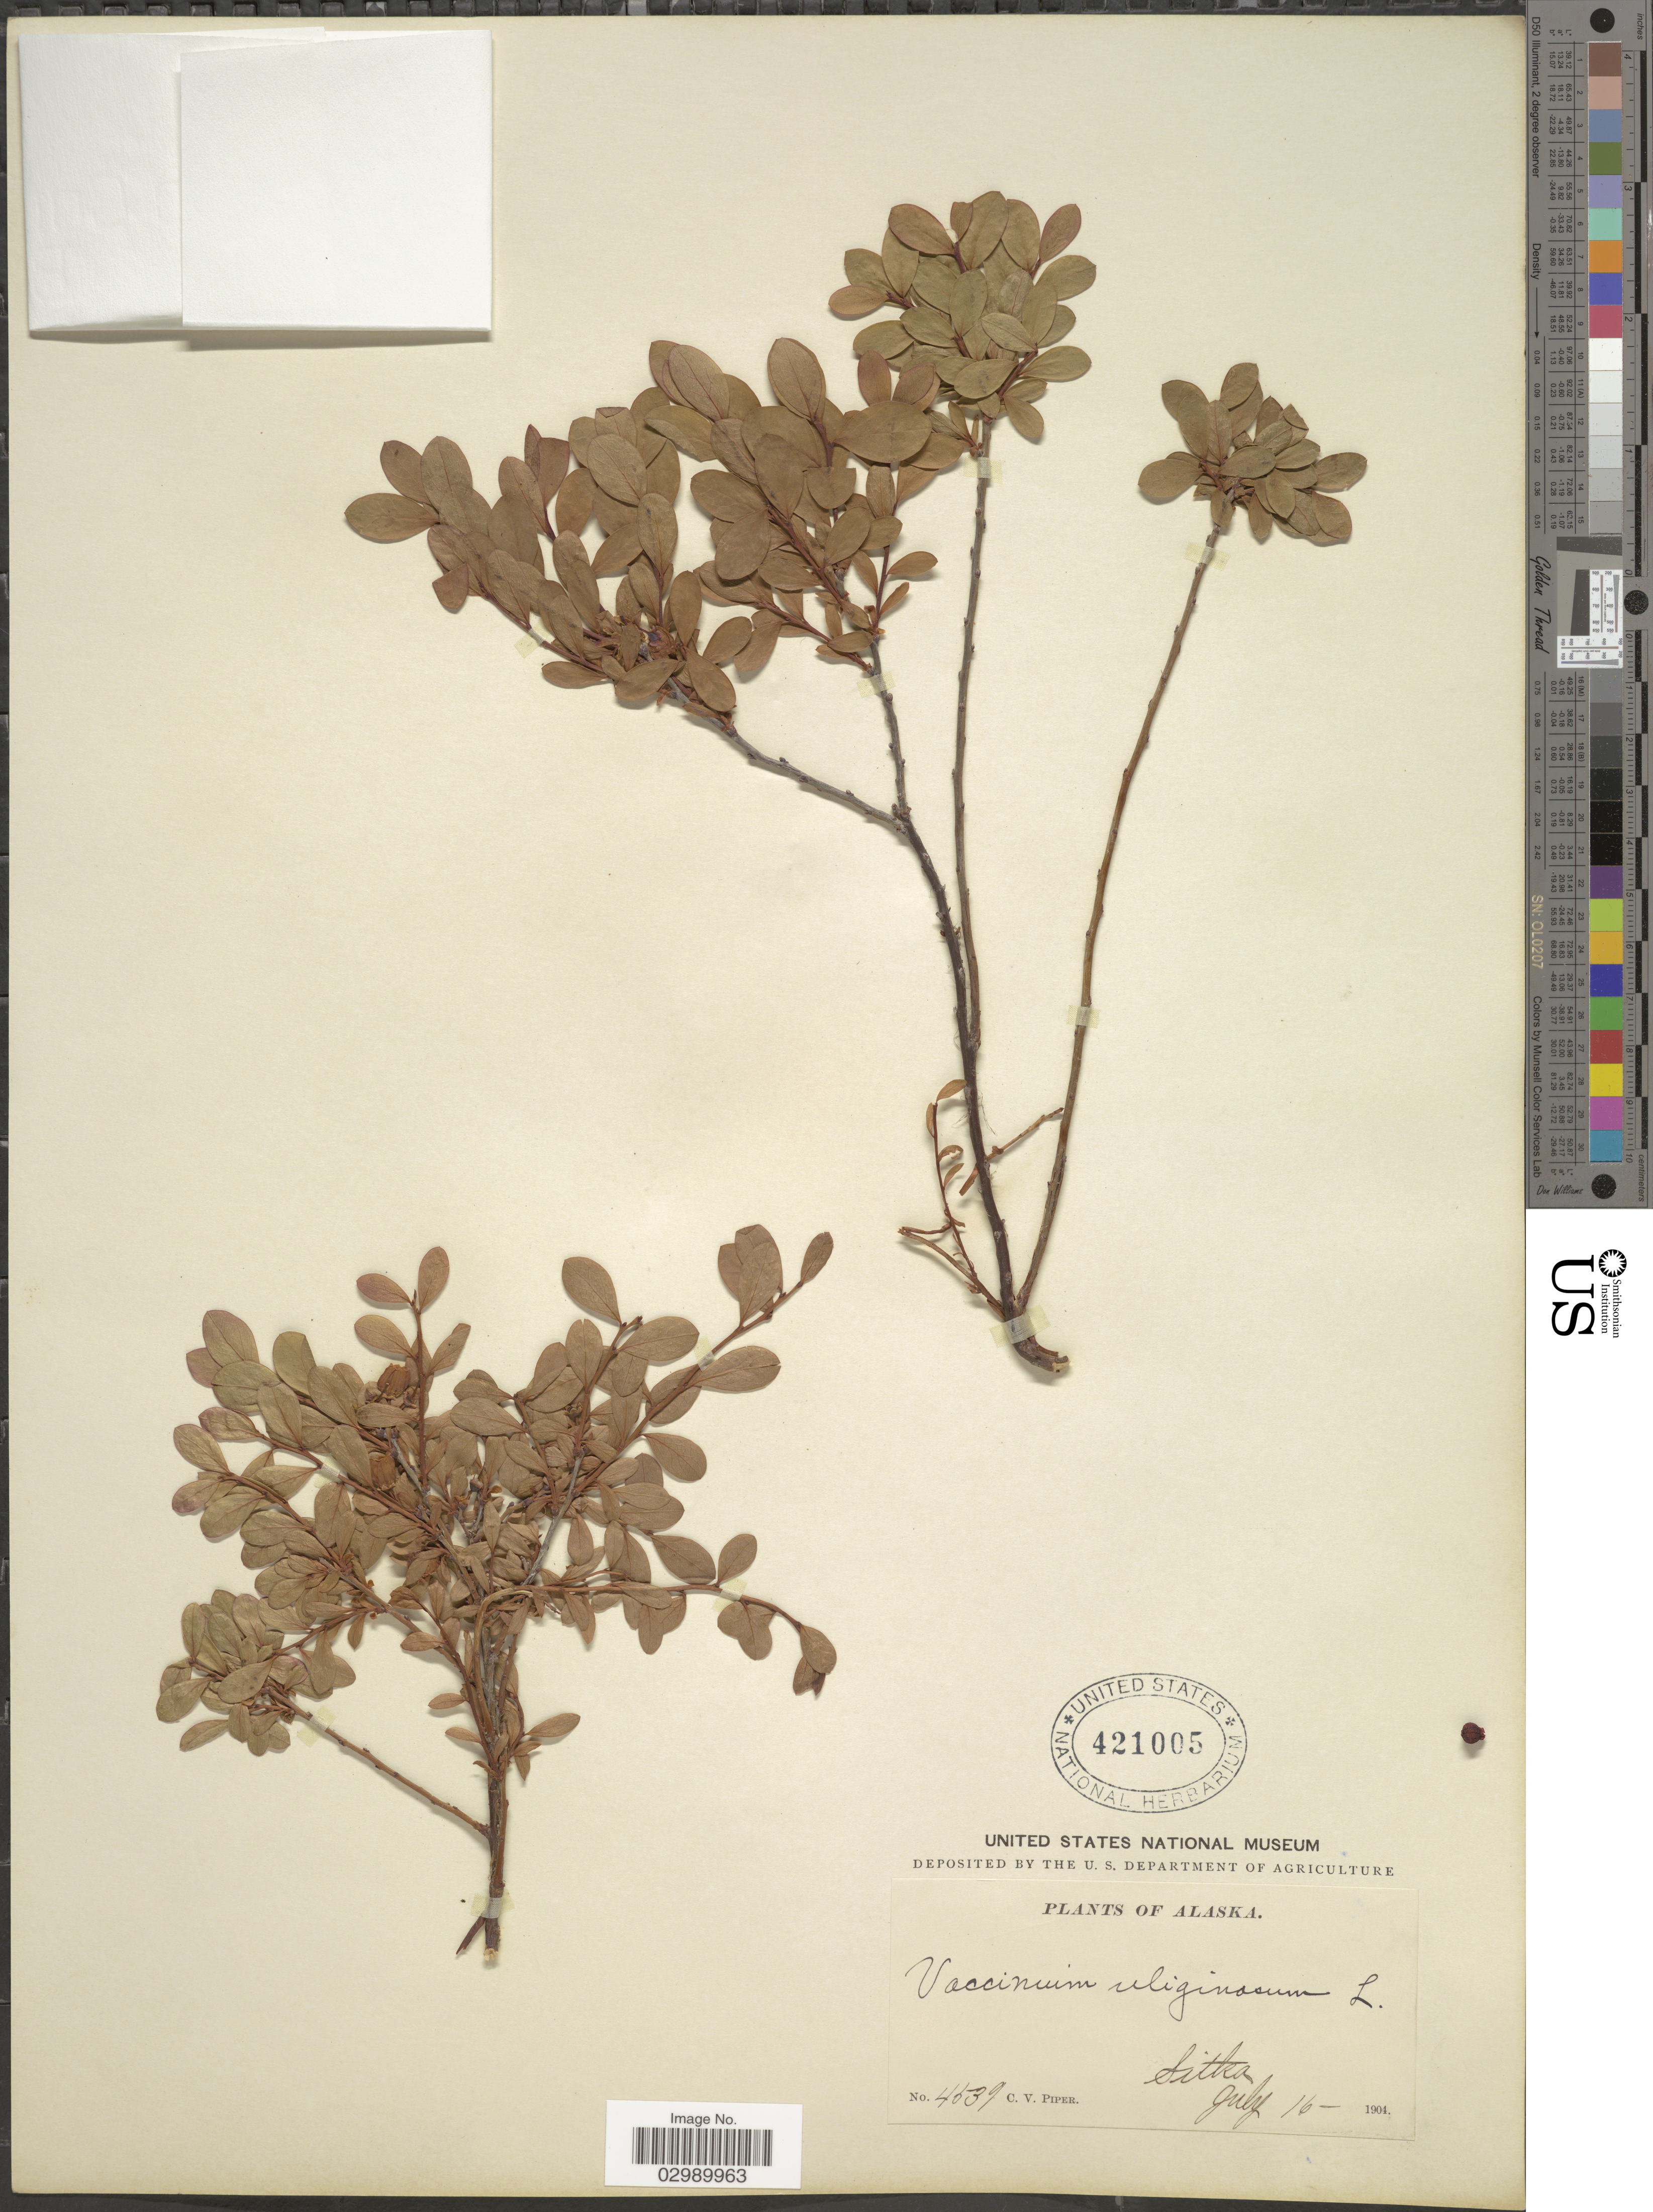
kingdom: Plantae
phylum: Tracheophyta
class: Magnoliopsida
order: Ericales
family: Ericaceae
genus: Vaccinium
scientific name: Vaccinium uliginosum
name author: L.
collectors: C. V. Piper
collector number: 4539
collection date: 1904-07-16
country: United States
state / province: Alaska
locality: Sitka.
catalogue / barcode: US 421005